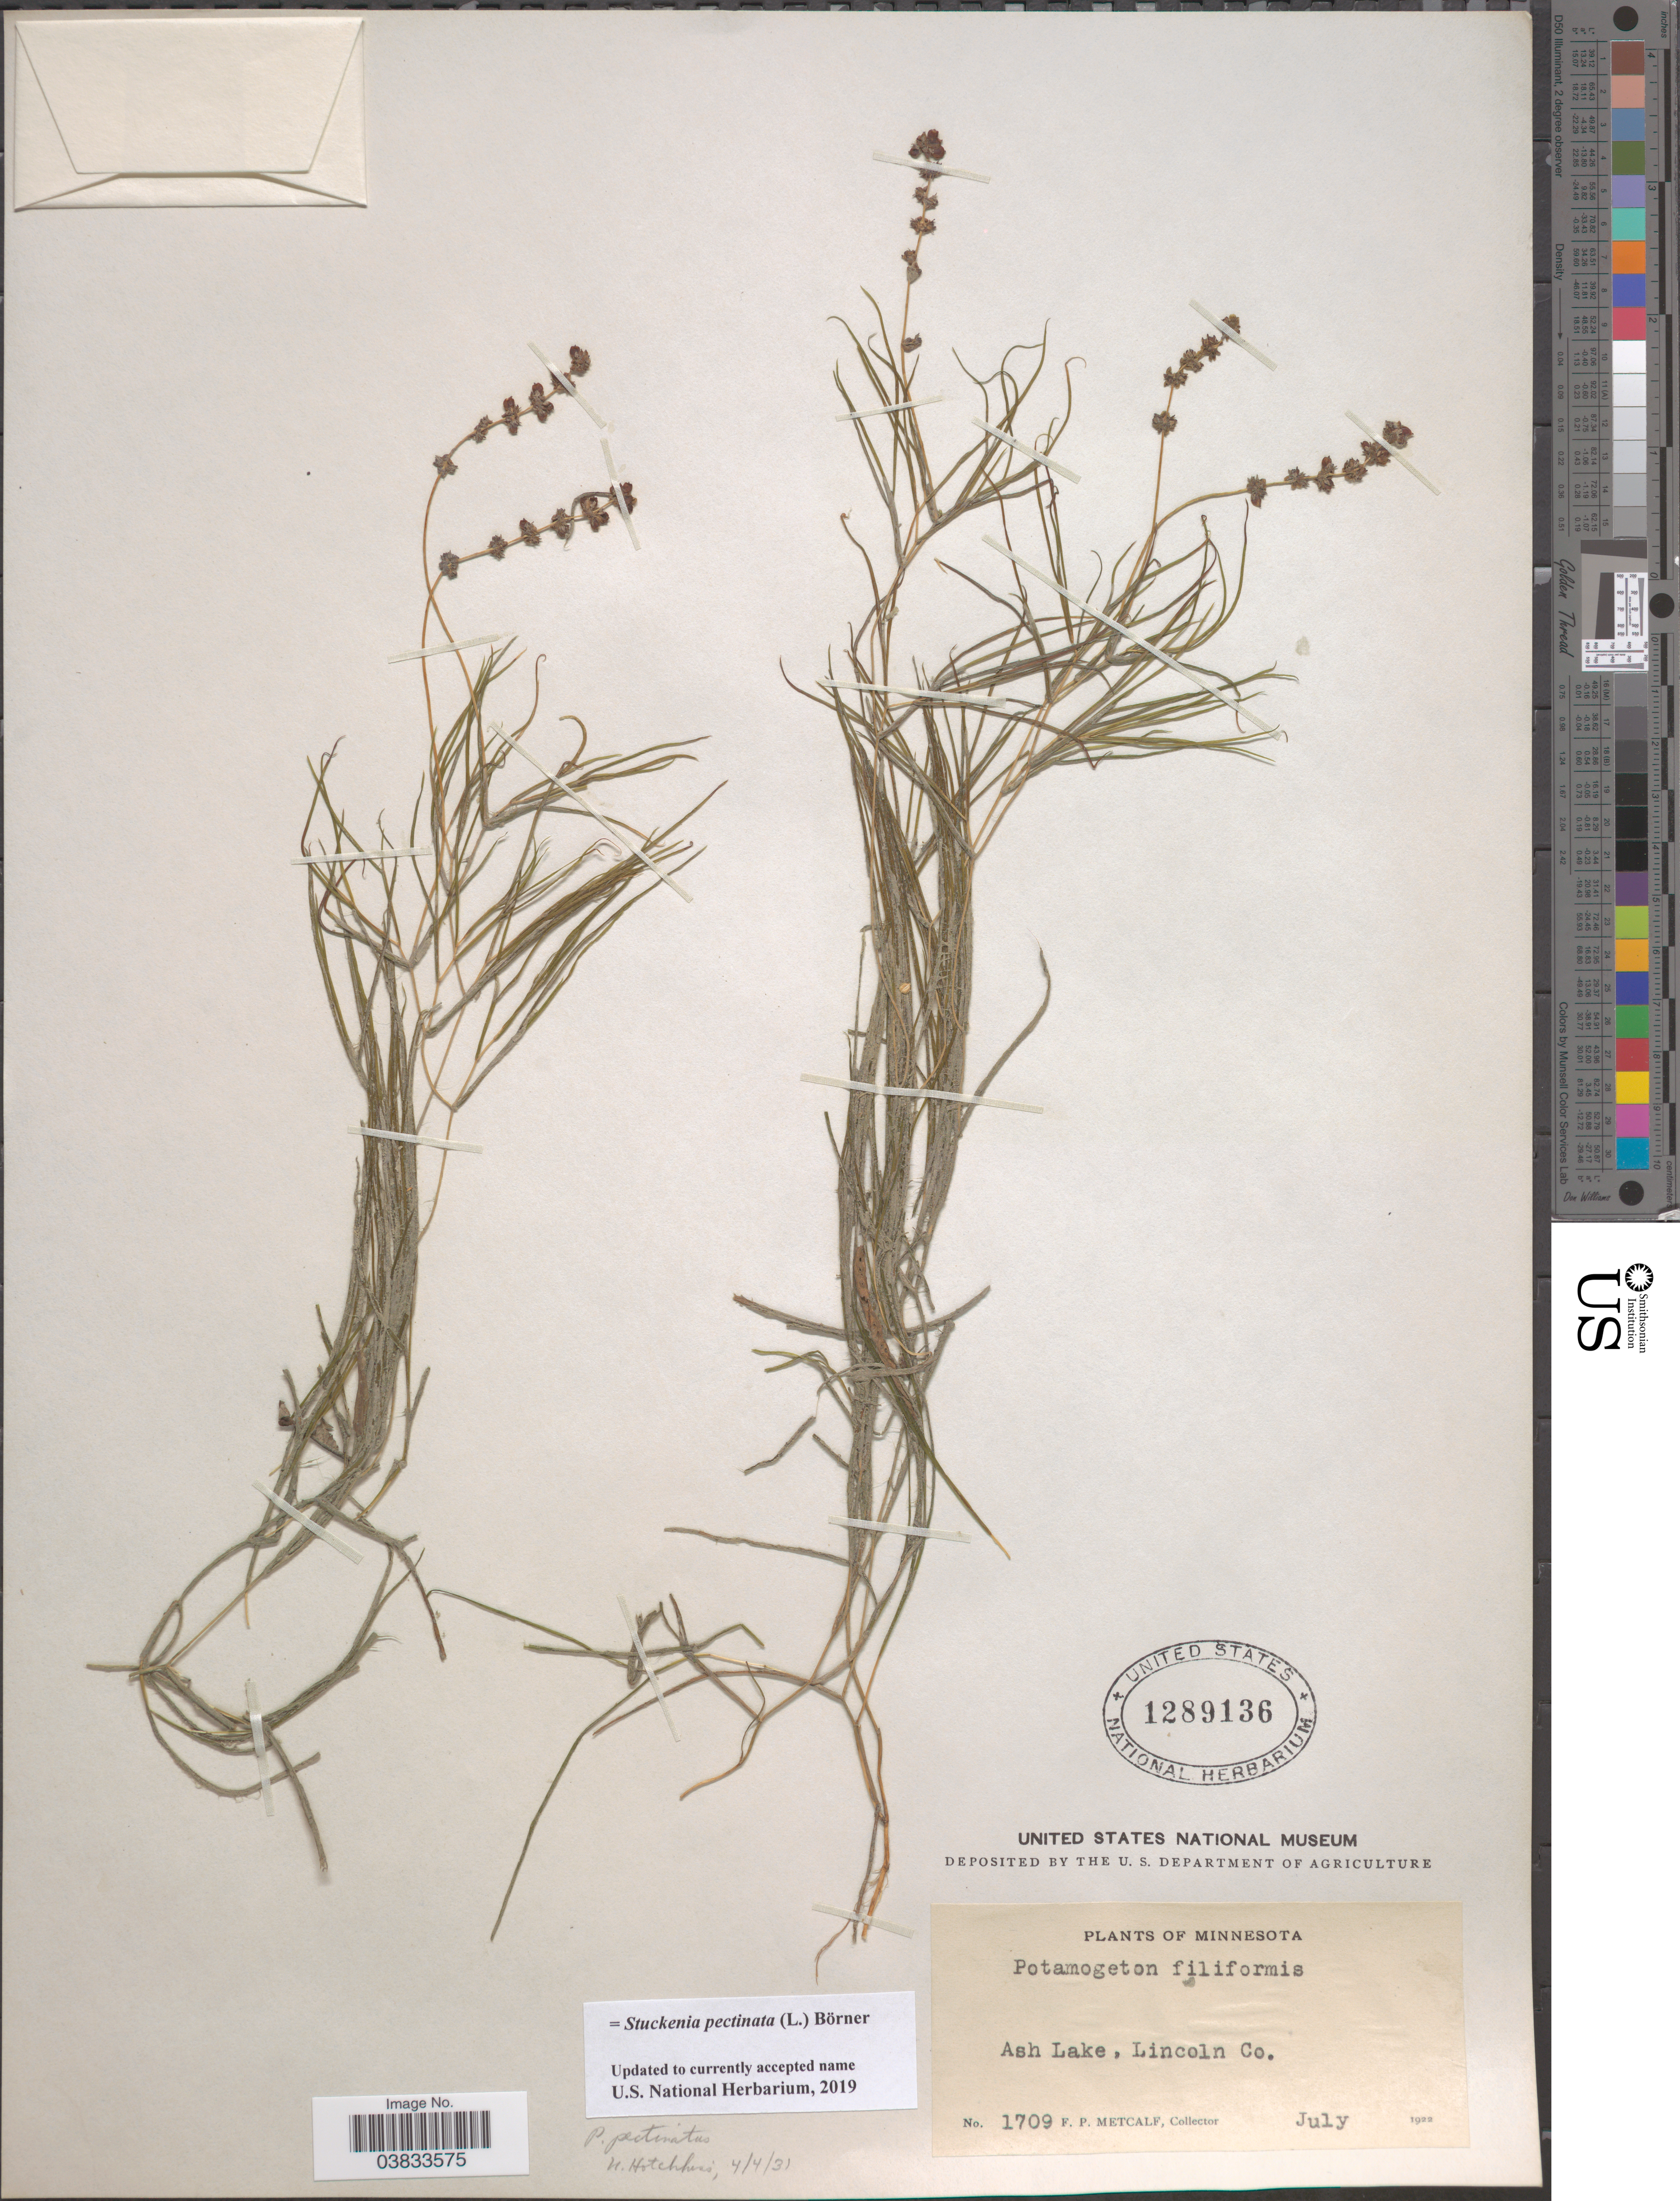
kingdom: Plantae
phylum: Tracheophyta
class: Liliopsida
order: Alismatales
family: Potamogetonaceae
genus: Stuckenia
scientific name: Stuckenia pectinata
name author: (L.) Börner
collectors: F. Metcalf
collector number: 1709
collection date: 1922-07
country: United States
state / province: Minnesota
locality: Ash Lake, Lincoln Co.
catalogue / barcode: US 1289136